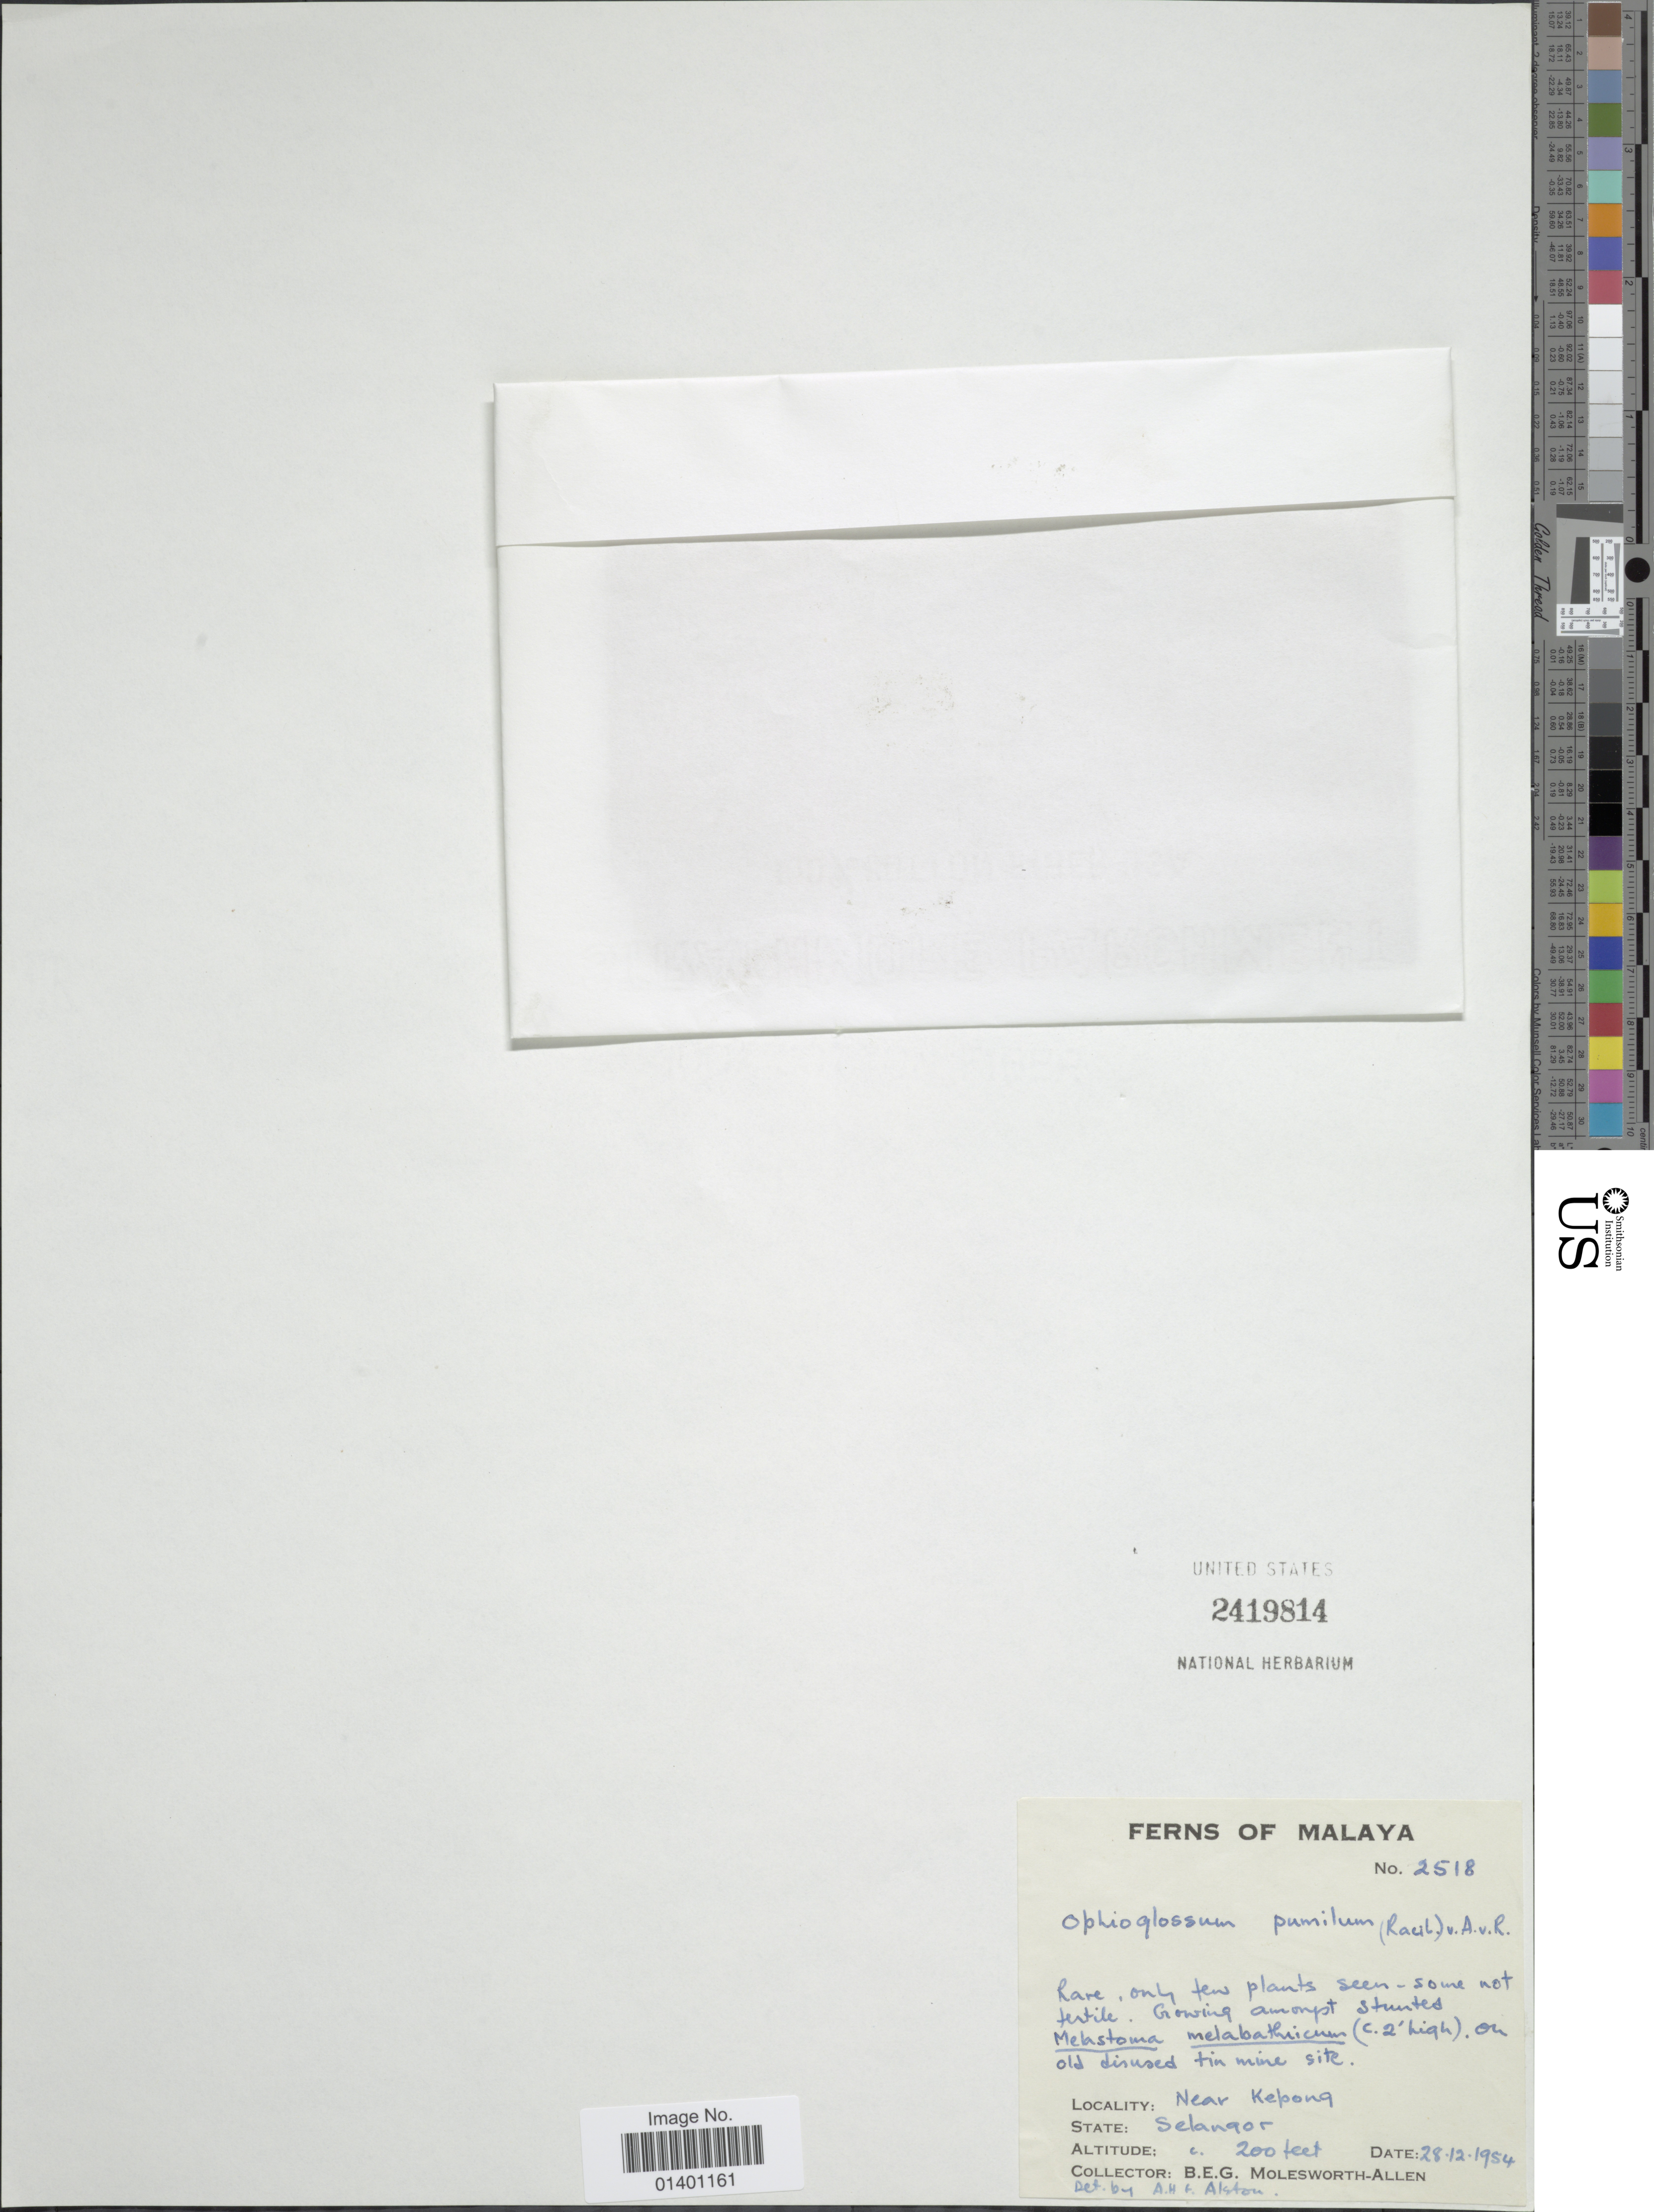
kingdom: Plantae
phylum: Tracheophyta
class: Polypodiopsida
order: Ophioglossales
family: Ophioglossaceae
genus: Ophioglossum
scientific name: Ophioglossum pumilum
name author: Alderw.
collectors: B. E. G. Molesworth-Allen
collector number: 2518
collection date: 1954-12-28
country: Malaysia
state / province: Selangor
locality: Near Kepong, Malaya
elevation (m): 61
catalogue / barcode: US 2419814